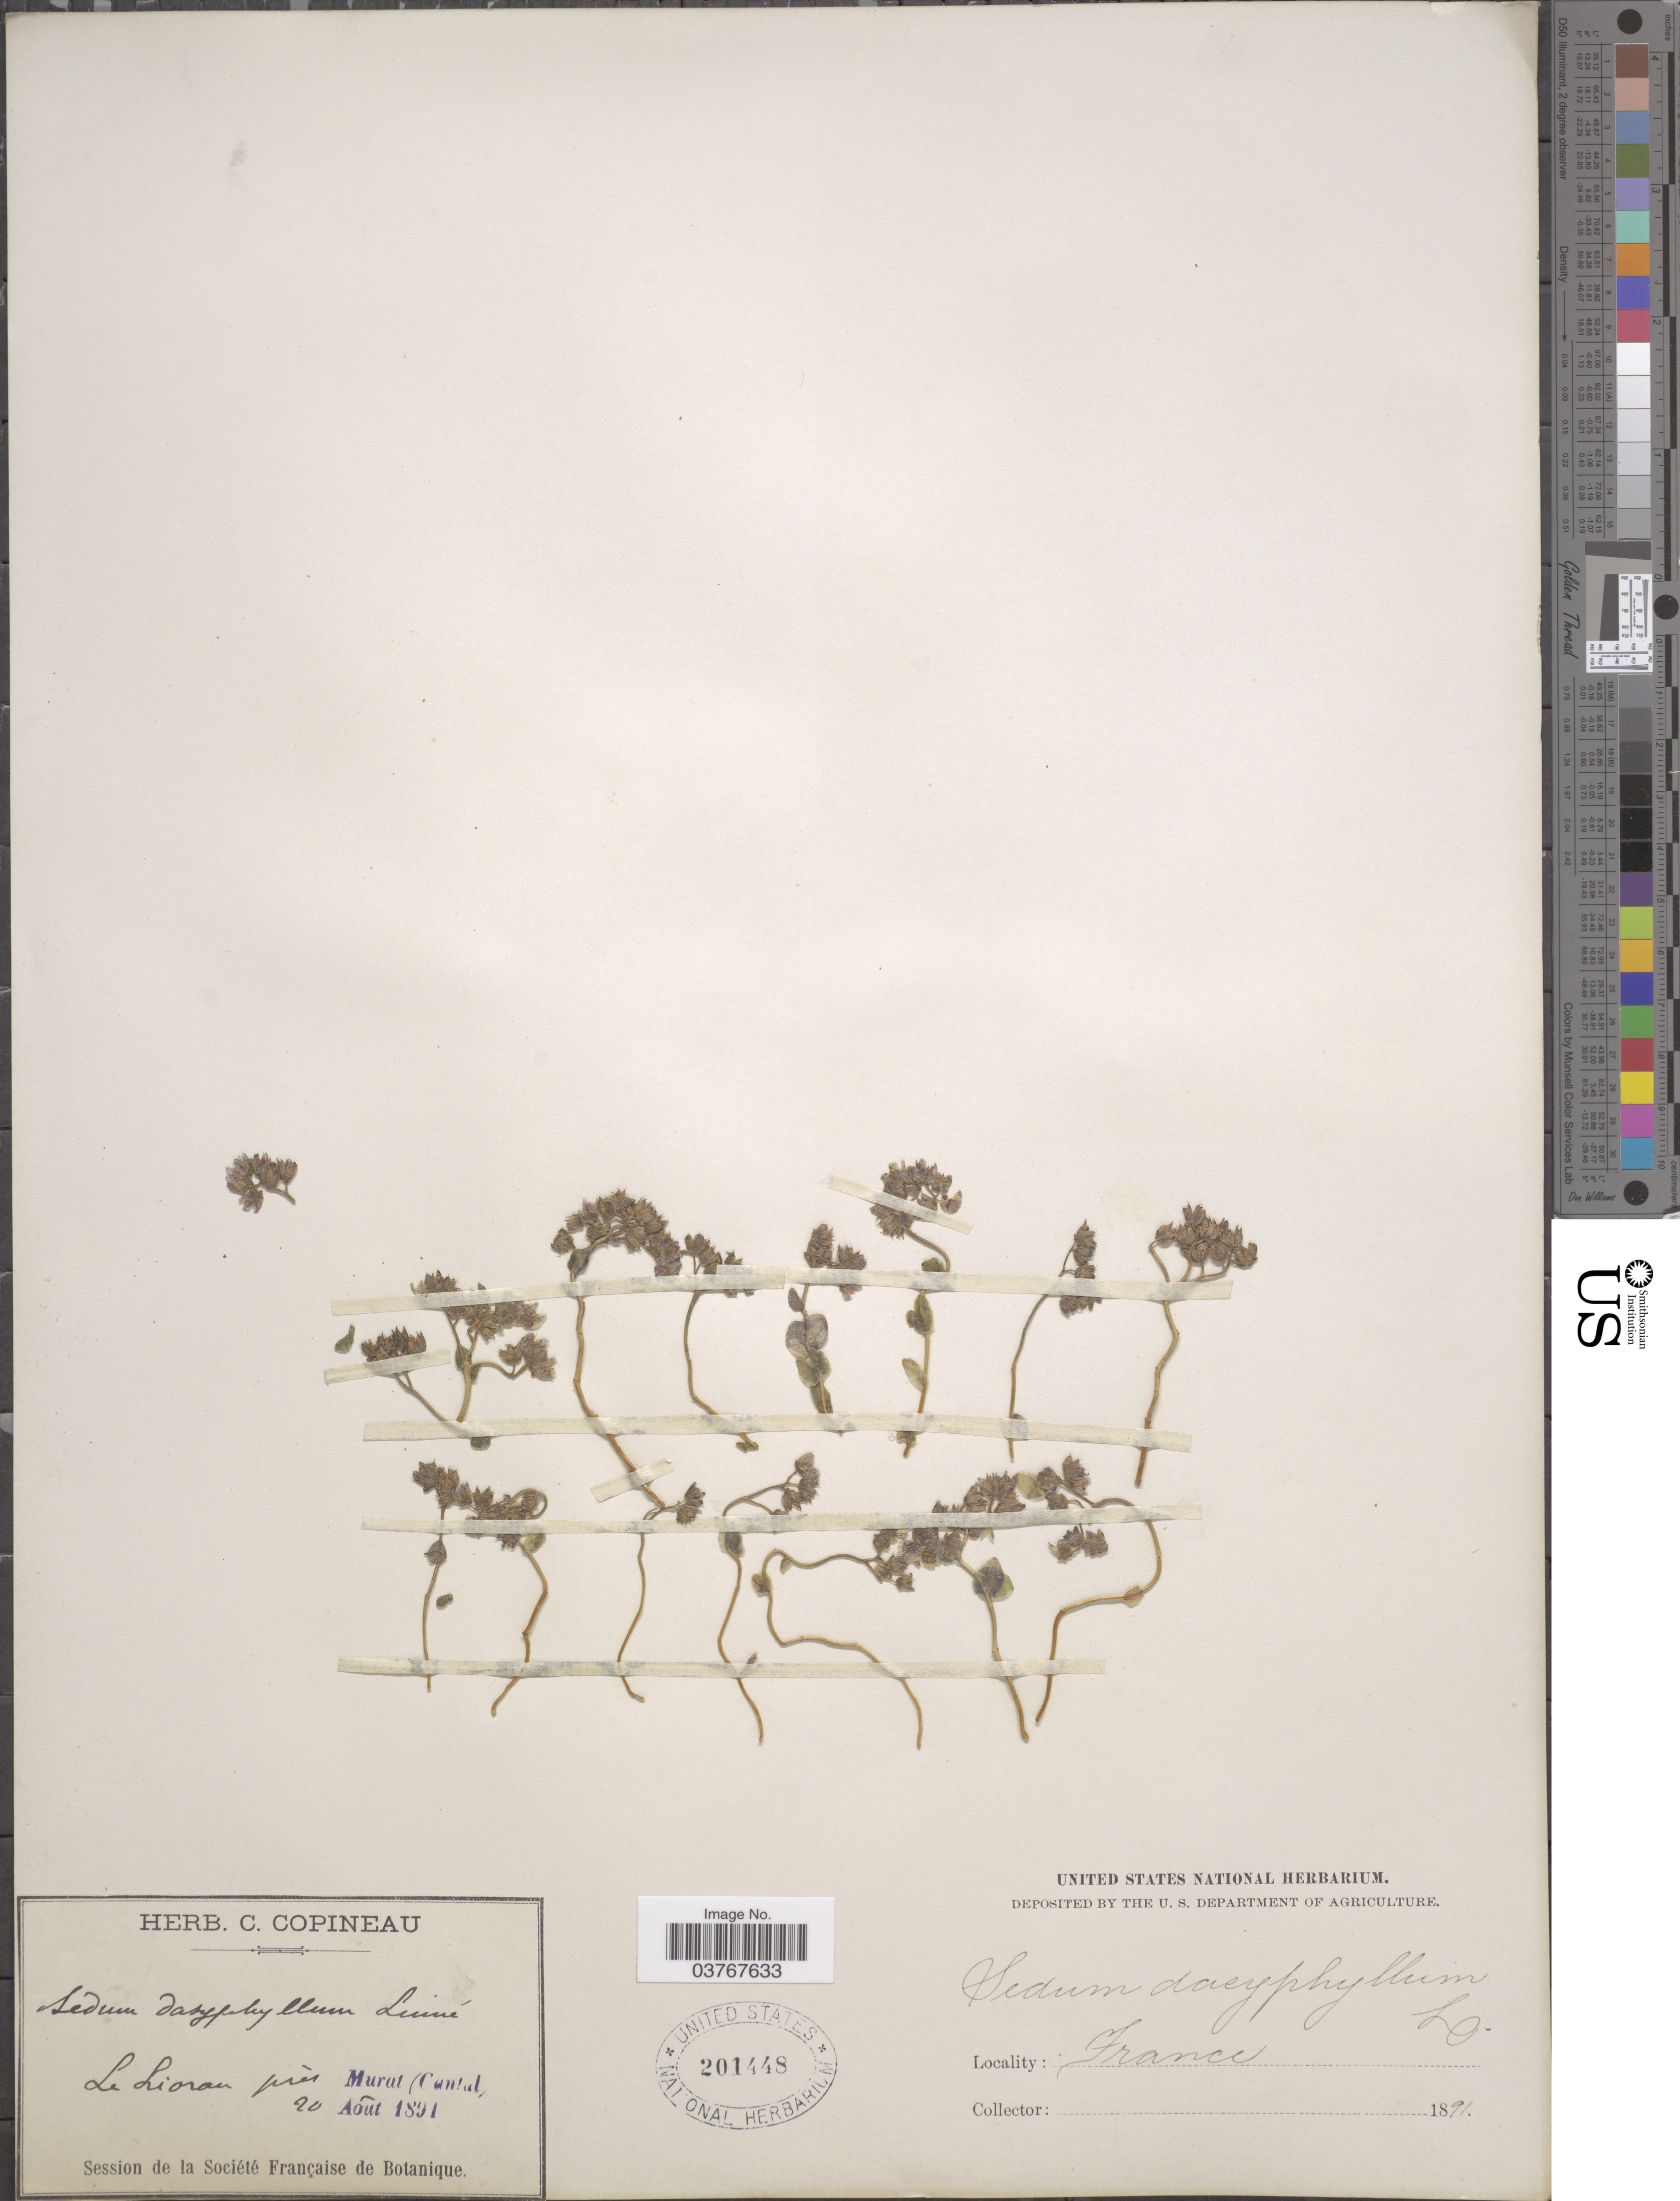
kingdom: Plantae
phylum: Tracheophyta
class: Magnoliopsida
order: Saxifragales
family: Crassulaceae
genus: Sedum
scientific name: Sedum dasyphyllum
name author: L.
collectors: ex herb. C. Copineau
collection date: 1891-08-20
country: France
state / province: Auvergne-Rhône-Alpes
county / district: Cantal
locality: Le Lioran près prés Murat (Cantal).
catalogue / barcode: US 201448